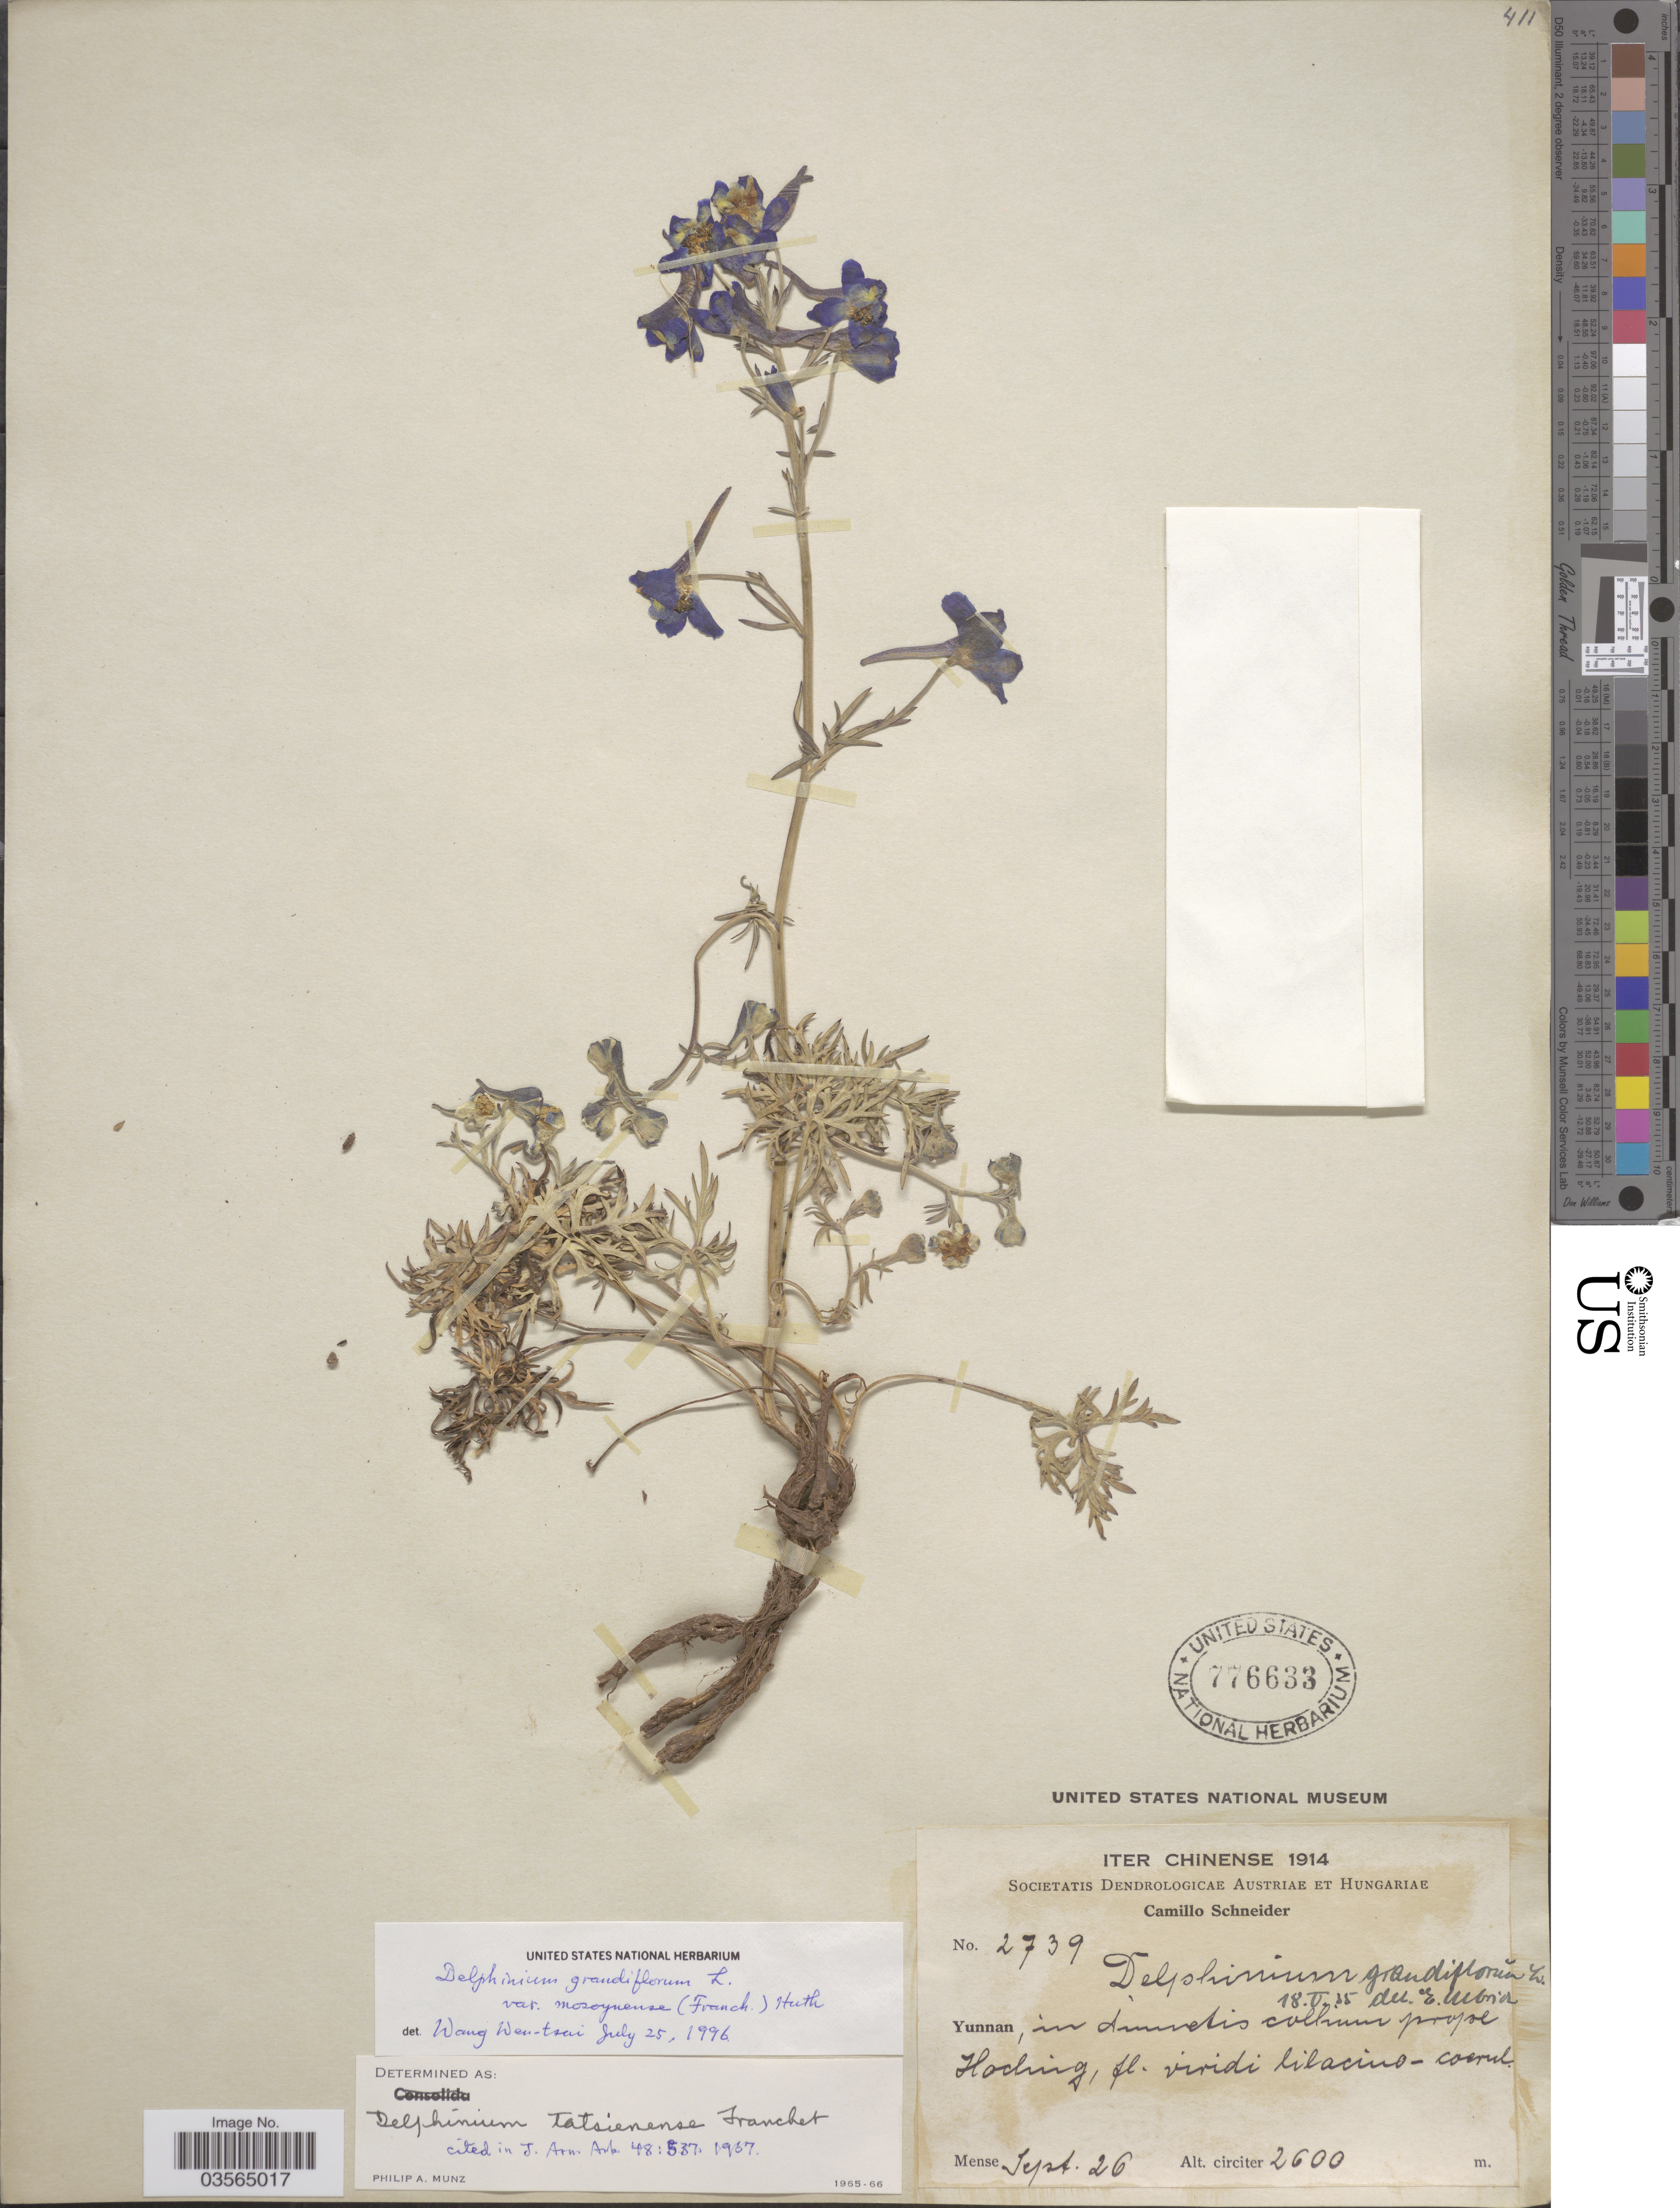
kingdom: Plantae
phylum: Tracheophyta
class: Magnoliopsida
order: Ranunculales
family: Ranunculaceae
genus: Delphinium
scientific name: Delphinium grandiflorum var. mosoynense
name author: (Franch.) Huth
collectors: C. K. Schneider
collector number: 2739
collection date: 1914-09-26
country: China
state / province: Yunnan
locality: In dumetis collium prope Hoching [interpreted].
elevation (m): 2600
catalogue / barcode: US 776633